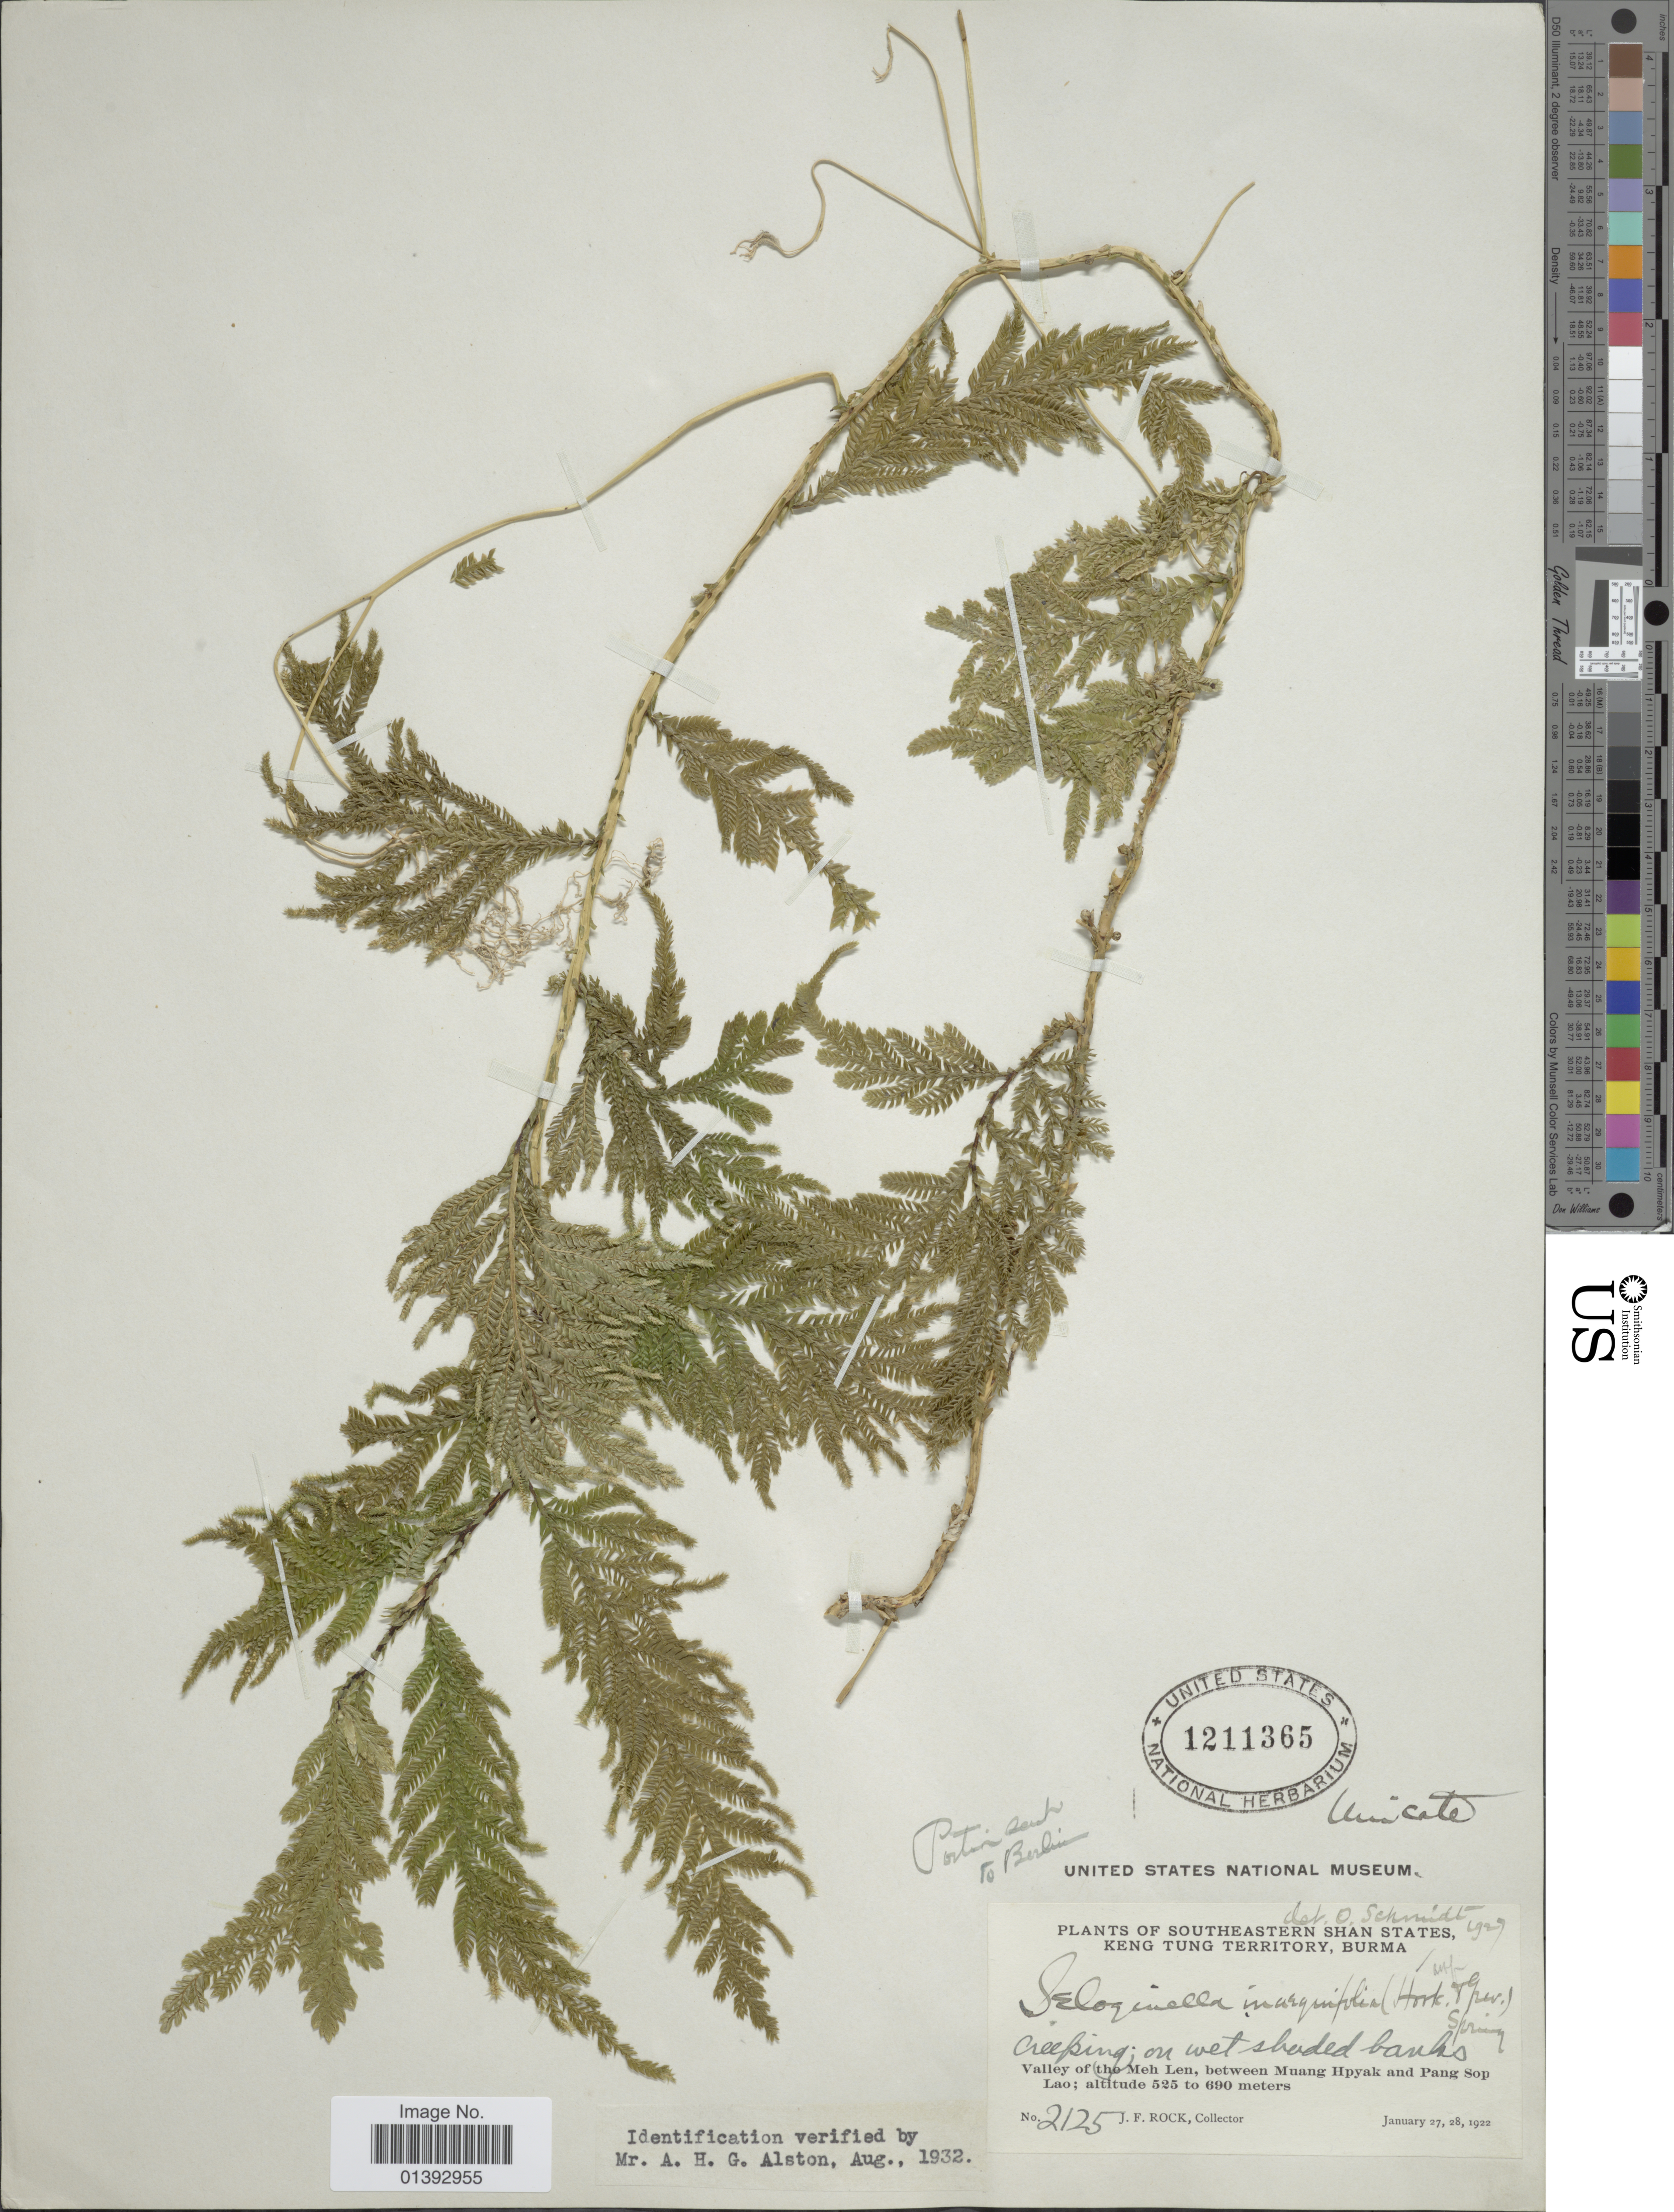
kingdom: Plantae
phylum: Tracheophyta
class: Lycopodiopsida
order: Selaginellales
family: Selaginellaceae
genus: Selaginella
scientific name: Selaginella inaequalifolia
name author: (Hook. & Grev.) Spring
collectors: J. Rock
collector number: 2125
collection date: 1922-01-27/1922-01-28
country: Myanmar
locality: Southeastern, Shan States, Ken Tung Territory, Valley of the Meh Len, between Muang Hpyak and Pang Sop Lao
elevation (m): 525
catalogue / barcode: US 1211365